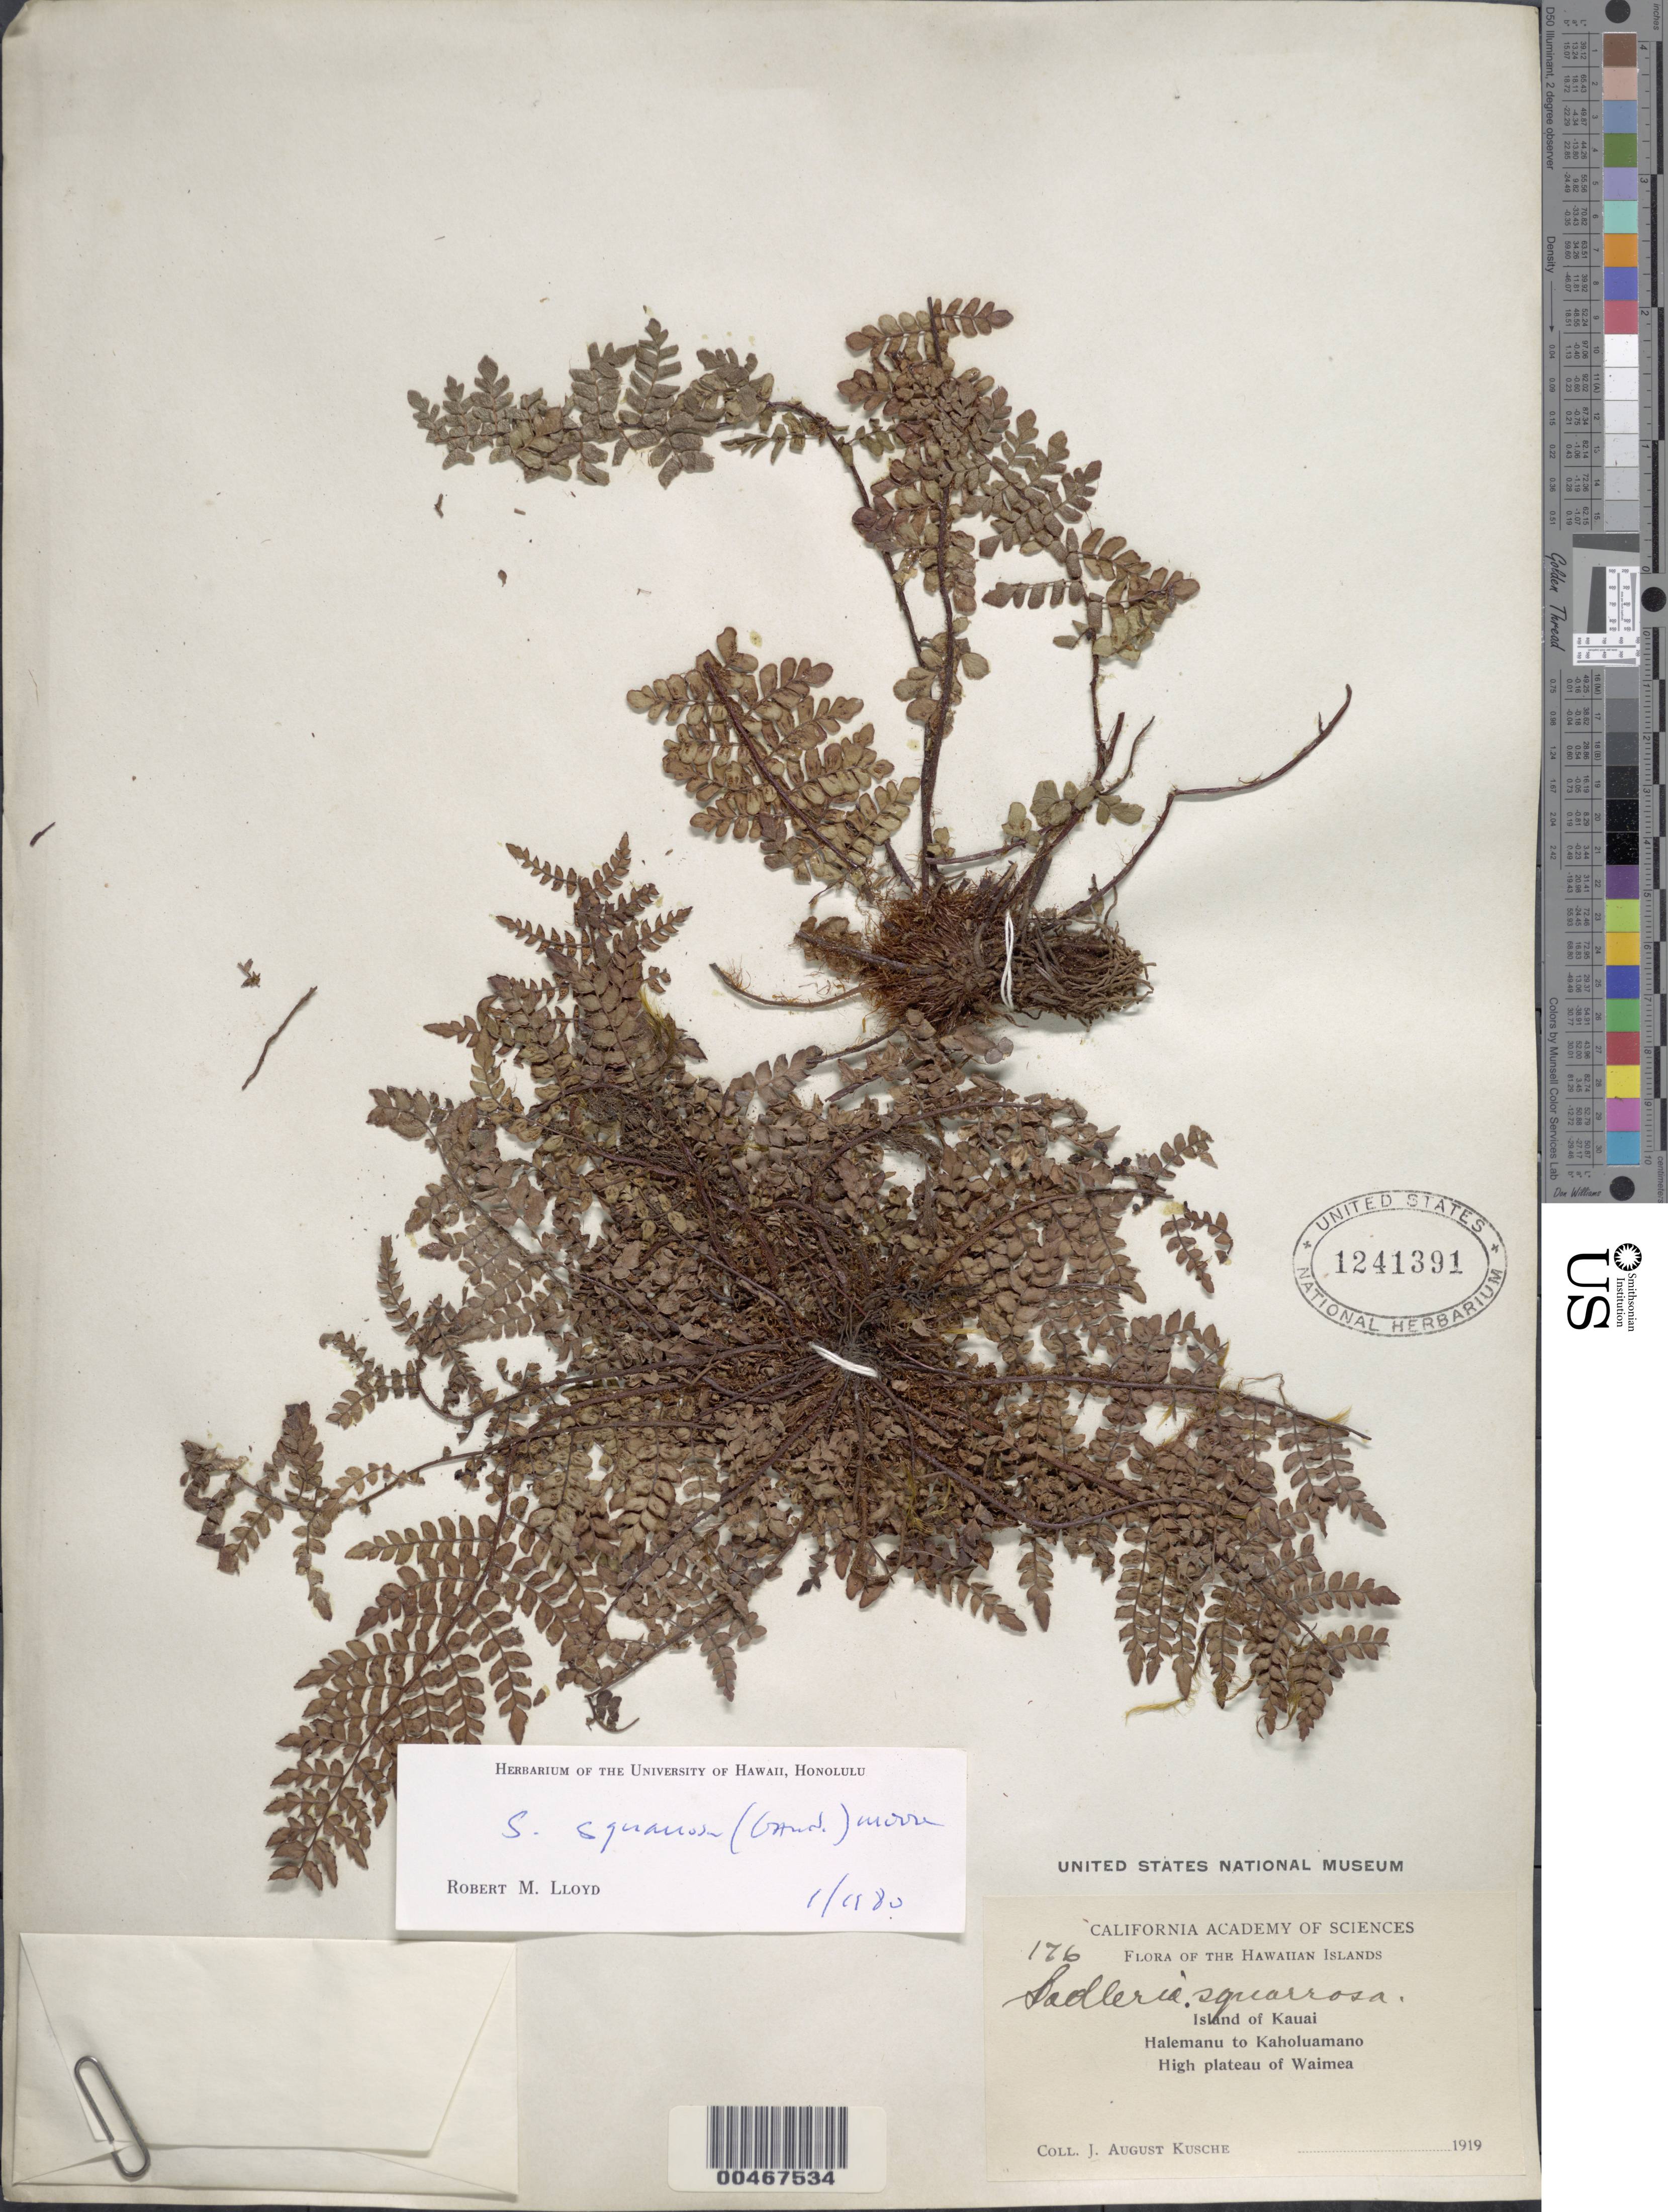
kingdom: Plantae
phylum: Tracheophyta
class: Polypodiopsida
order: Polypodiales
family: Blechnaceae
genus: Sadleria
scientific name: Sadleria squarrosa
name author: (Gaudich.) T. Moore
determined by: Lloyd, R. M.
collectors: J. Kusche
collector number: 176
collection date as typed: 1919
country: United States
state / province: Hawaii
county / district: Kauai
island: Kaua'i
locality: Halemanu to Kaholuamano, high plateau of Waimea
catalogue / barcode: US 1241391